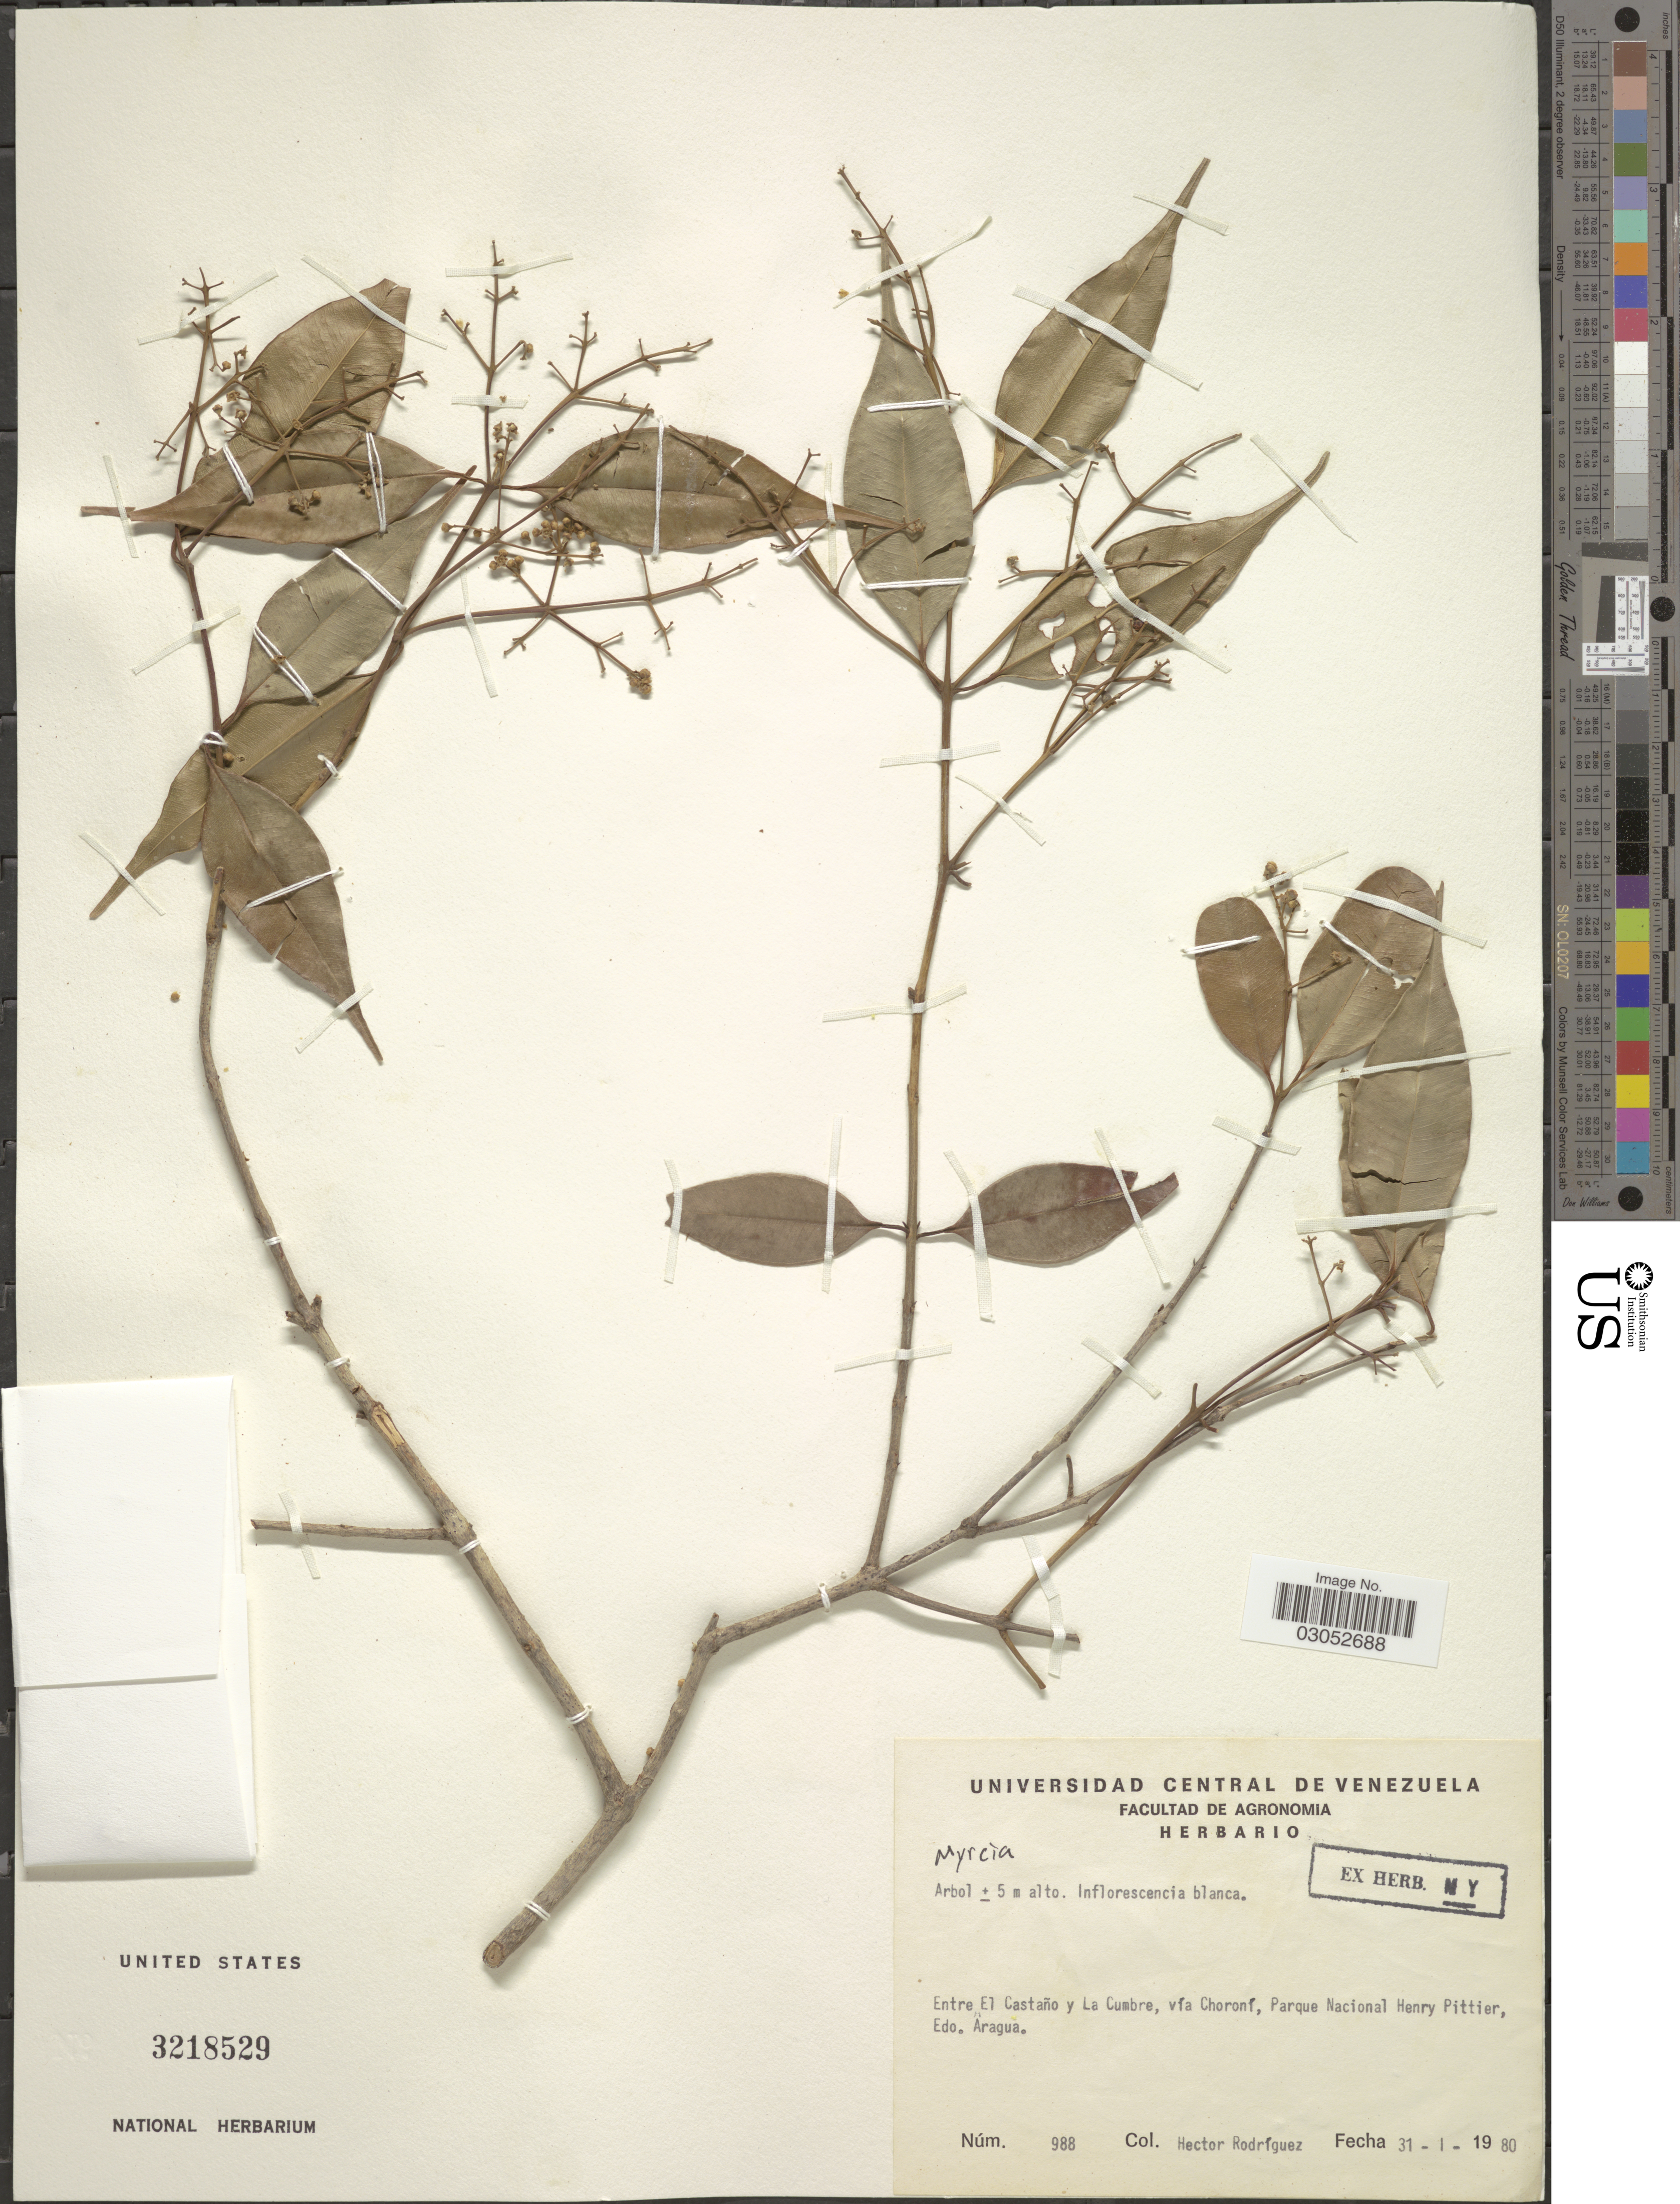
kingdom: Plantae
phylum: Tracheophyta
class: Magnoliopsida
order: Myrtales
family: Myrtaceae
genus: Myrcia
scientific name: Myrcia sp.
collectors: H. Rodriguez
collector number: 988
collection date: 1980-01-31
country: Venezuela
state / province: Aragua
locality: Entre El Castaño y La Cumbre, vía Choroní, Parque Nacional Henry Pittier.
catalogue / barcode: US 3218529